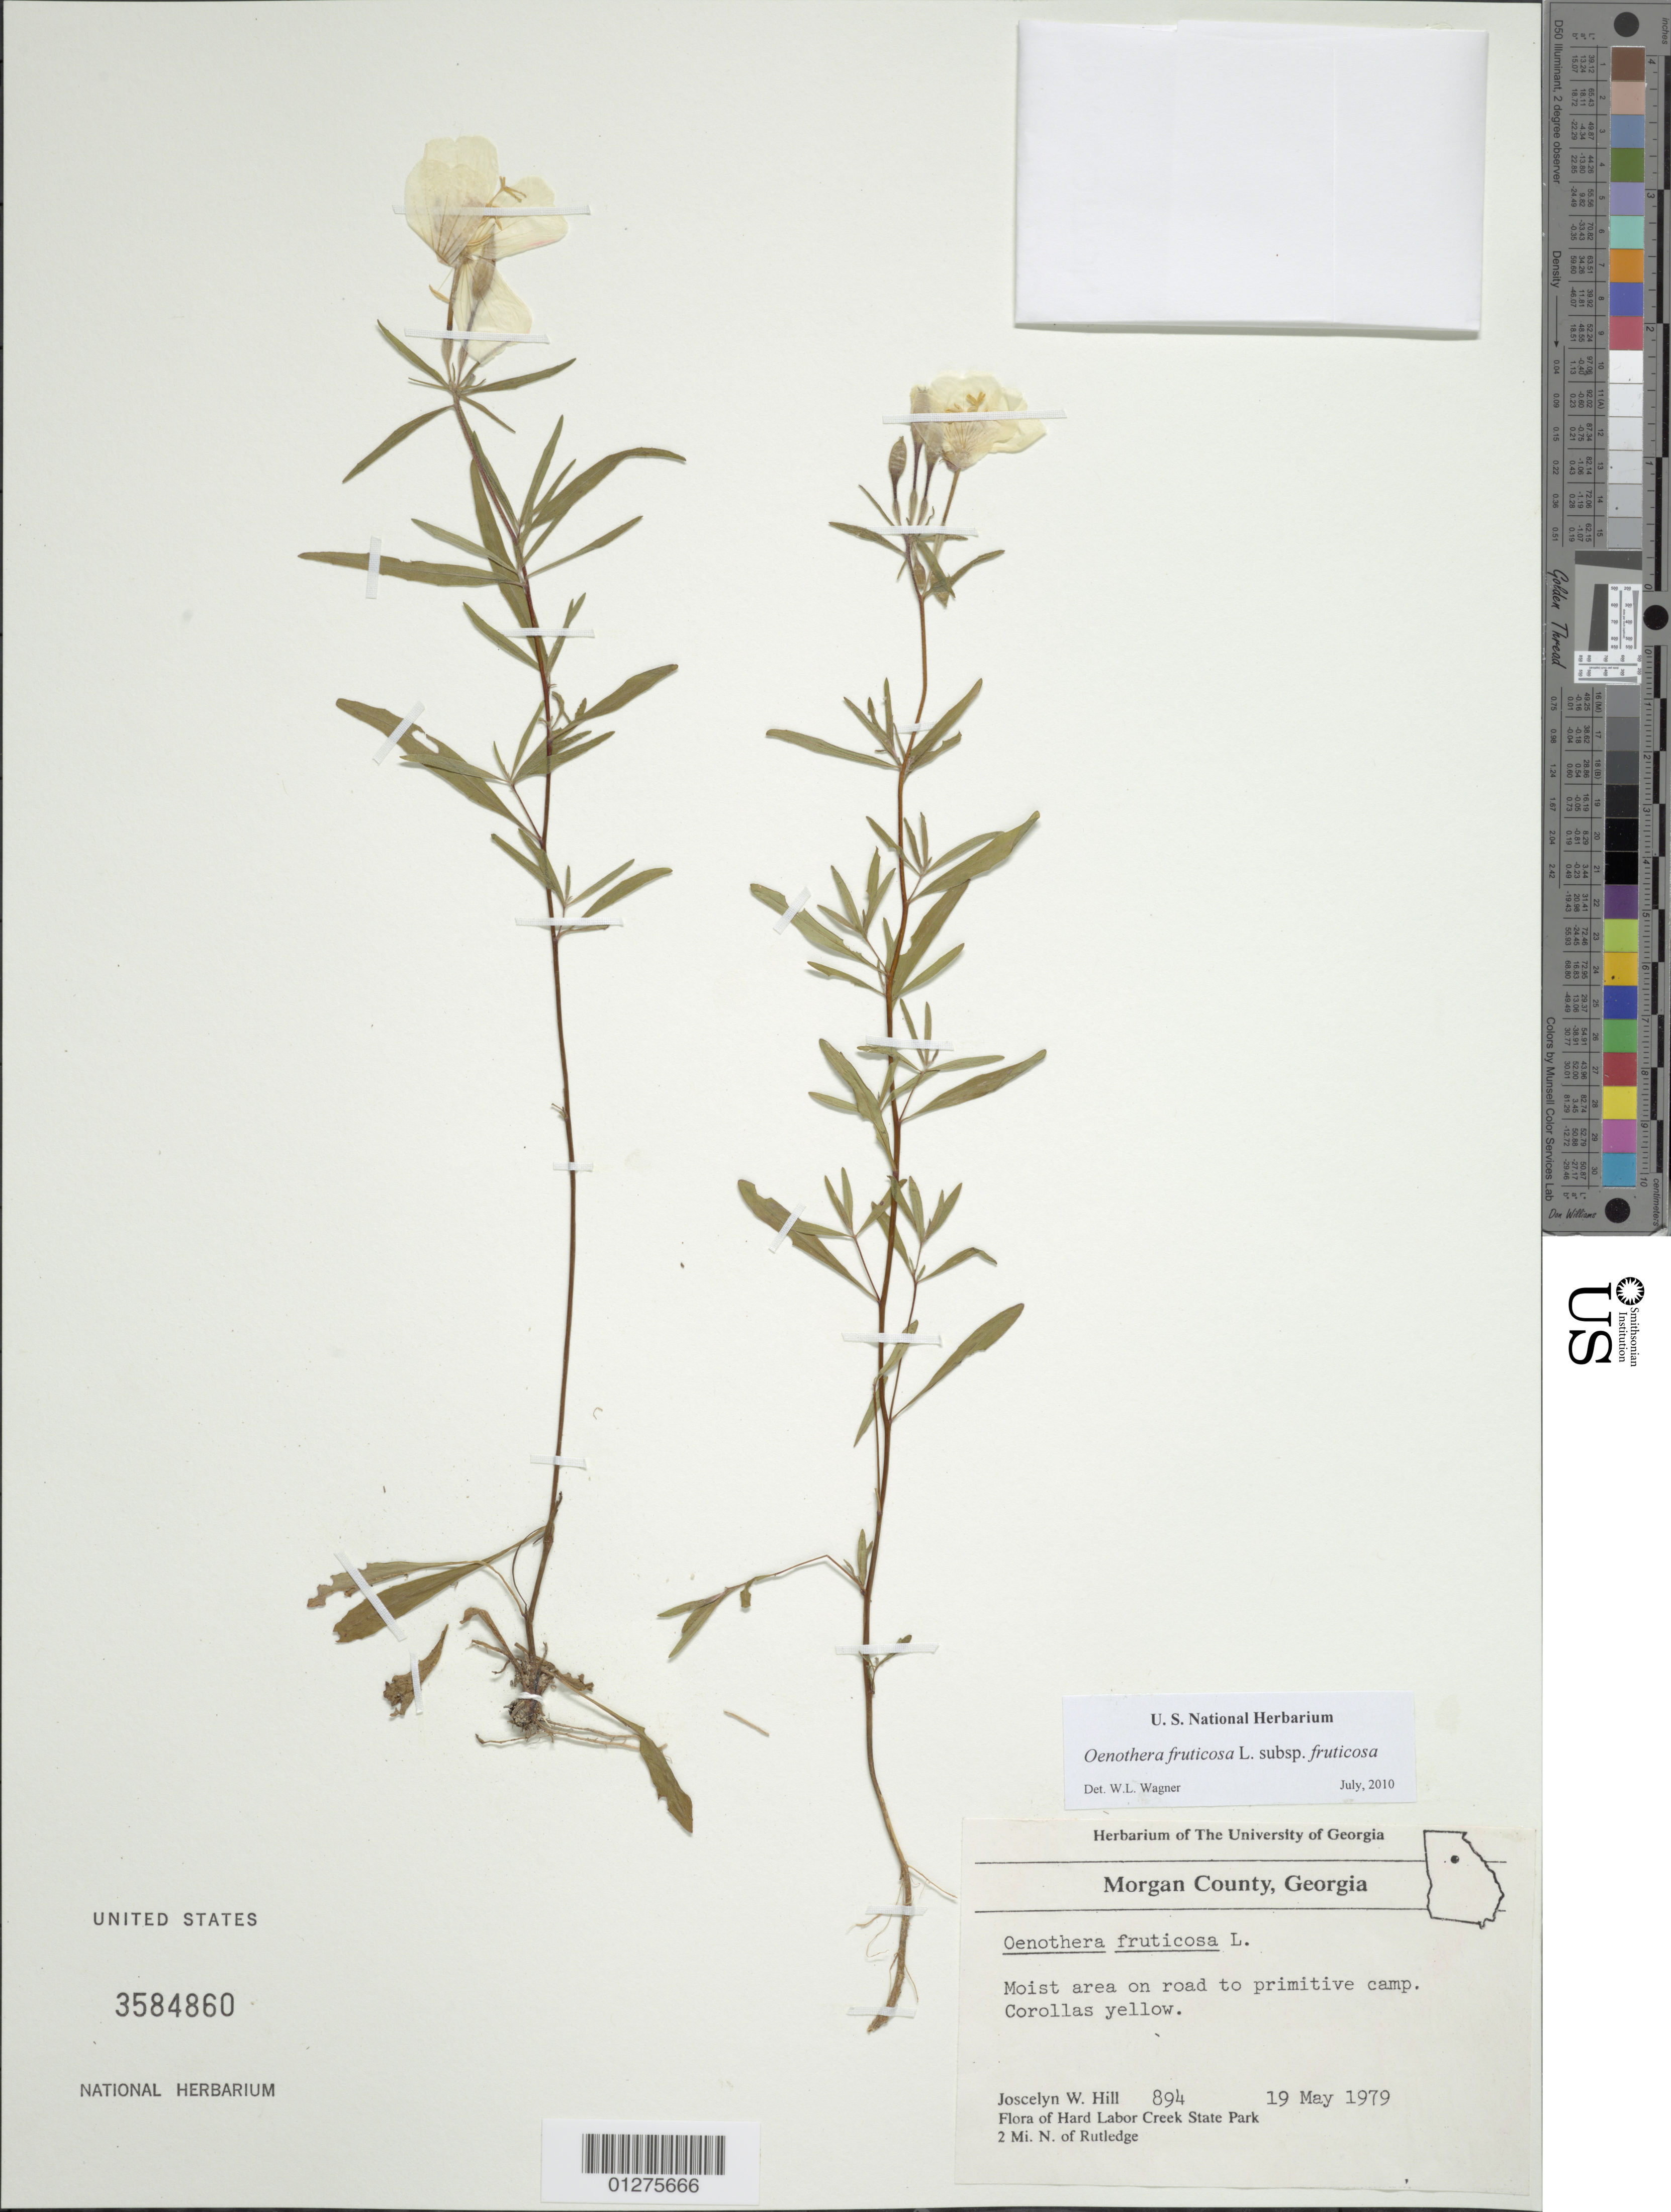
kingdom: Plantae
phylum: Tracheophyta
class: Magnoliopsida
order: Myrtales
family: Onagraceae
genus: Oenothera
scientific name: Oenothera fruticosa subsp. fruticosa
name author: L.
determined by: Wagner, W. L., (BOT), Smithsonian Institution - National Museum of Natural History (UNITED STATES)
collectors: J. W. Hill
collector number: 894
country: United States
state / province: Georgia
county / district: Morgan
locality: Hard Labor Creek State Park, 2 mi. N of Ruthledge,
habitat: Moist area on road.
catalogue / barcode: US 3584860